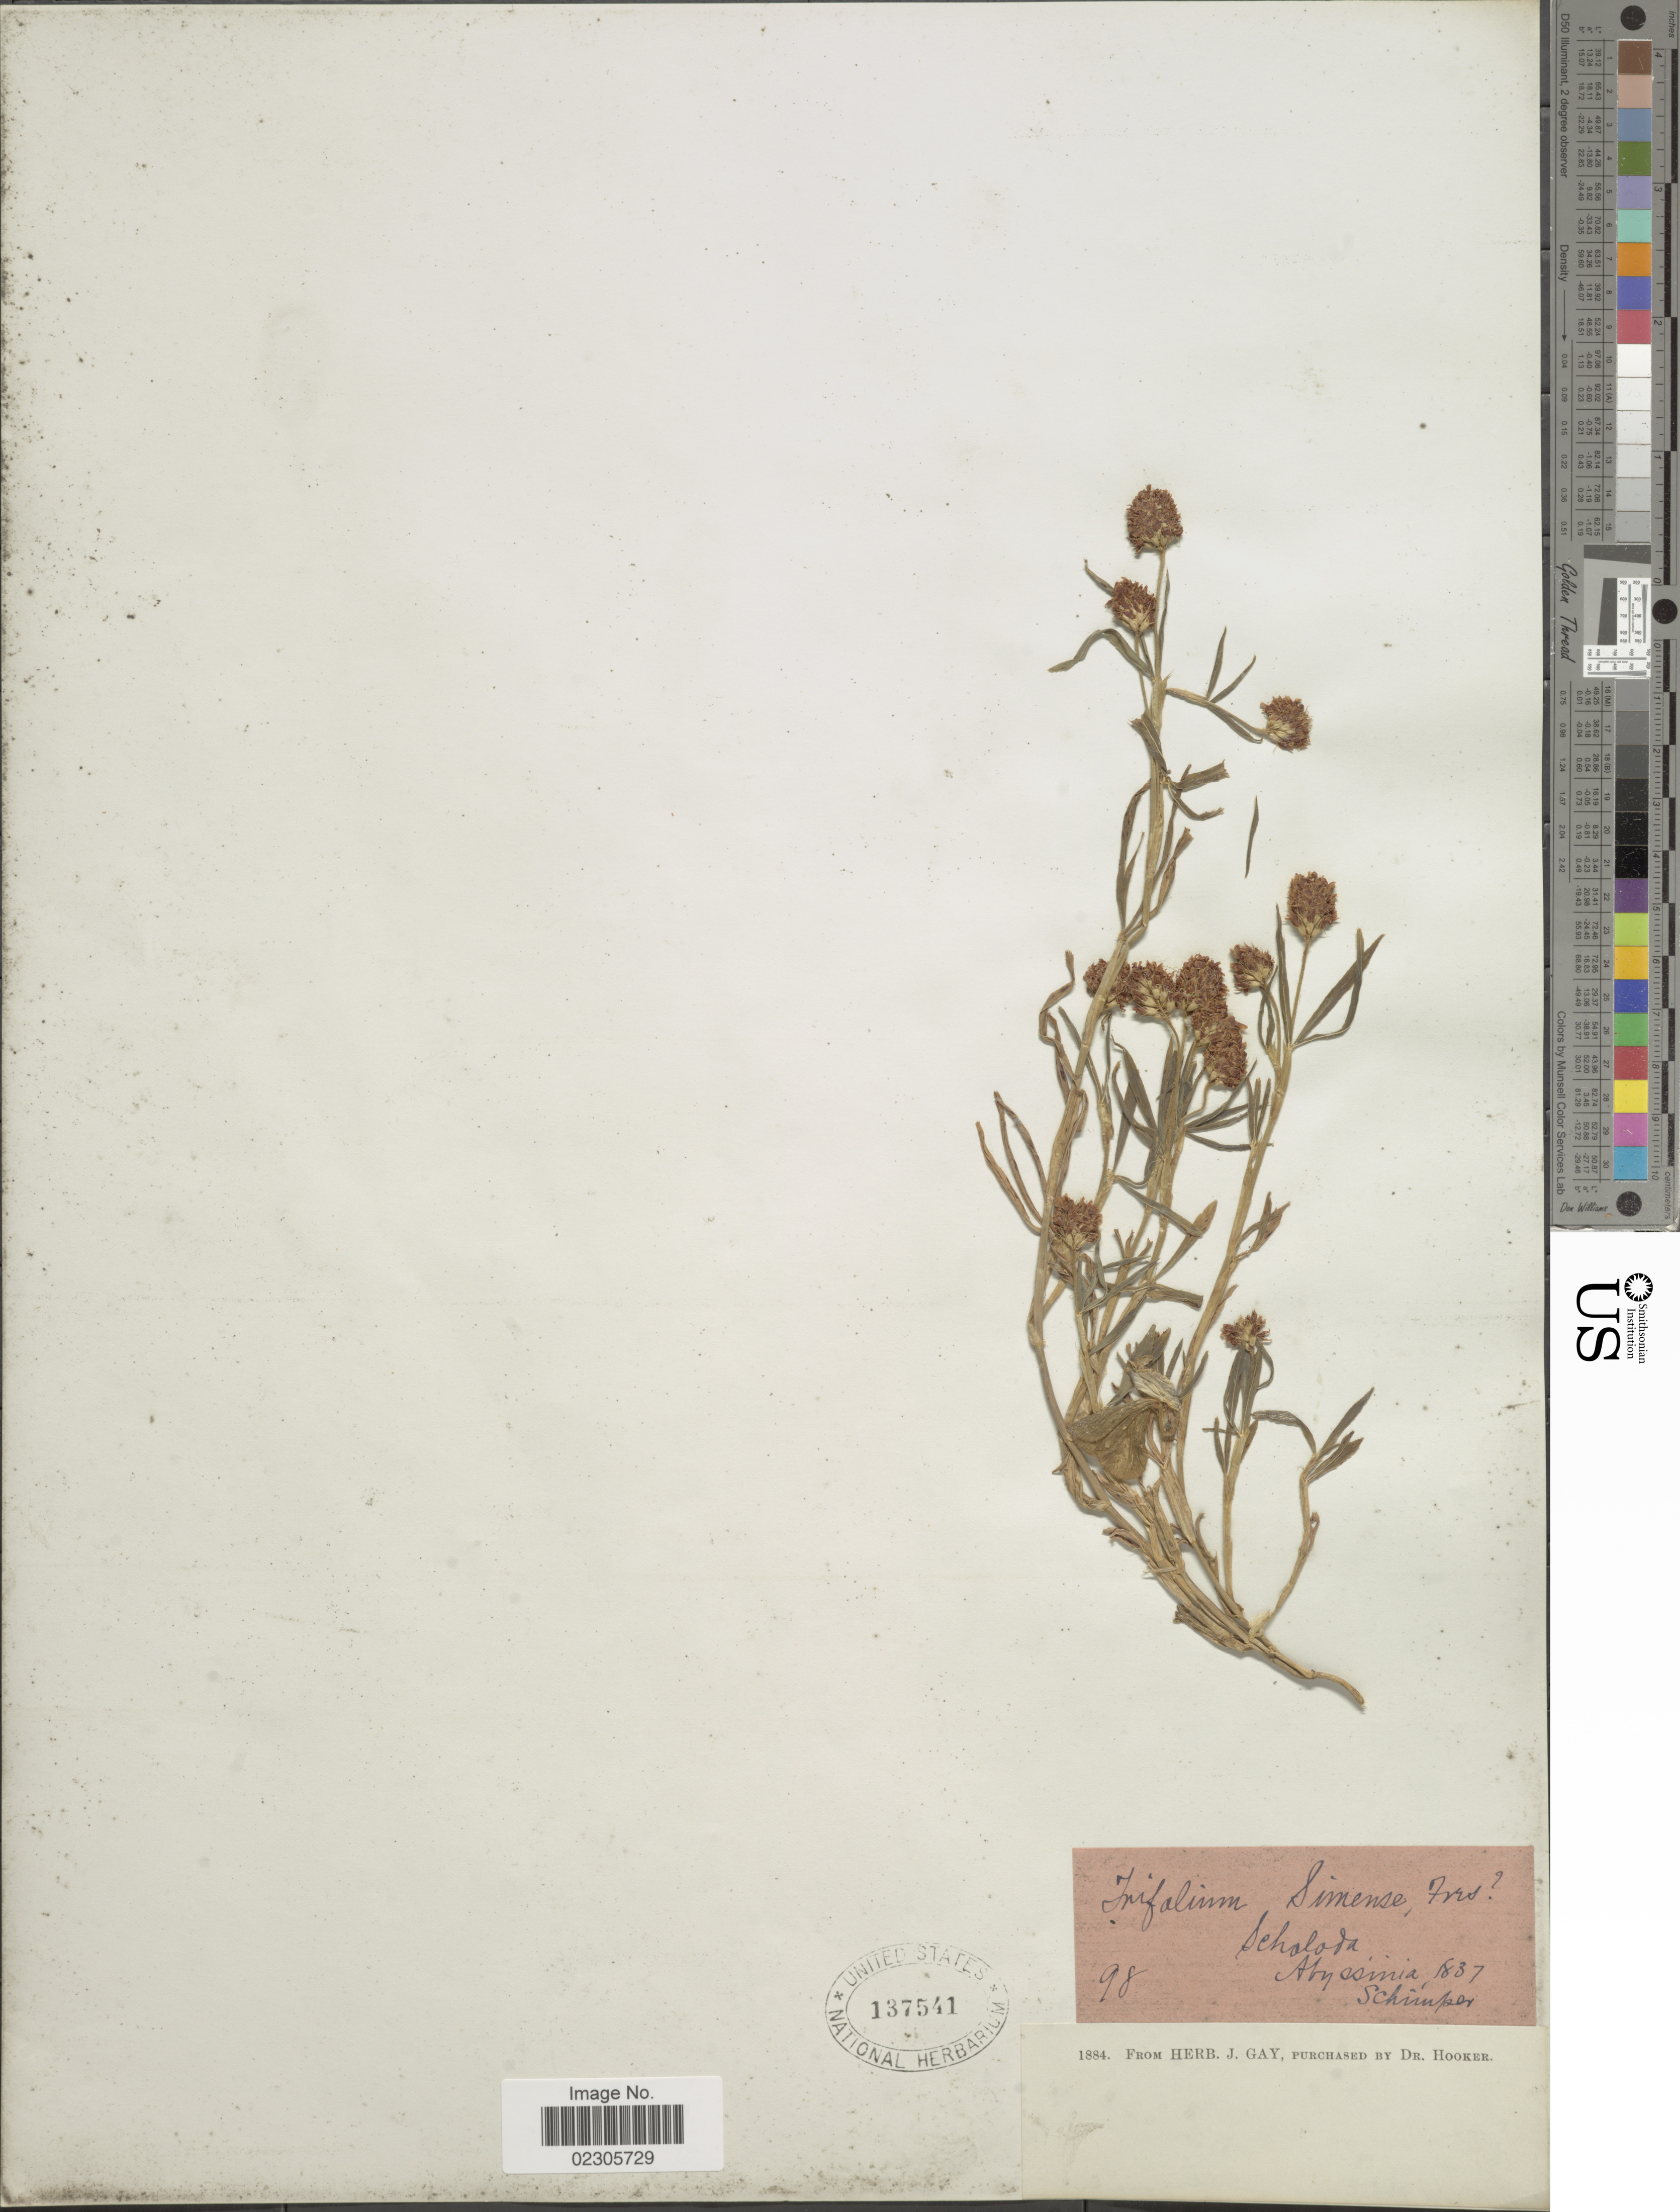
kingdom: Plantae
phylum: Tracheophyta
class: Magnoliopsida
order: Fabales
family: Fabaceae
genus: Trifolium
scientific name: Trifolium simense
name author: Fresen.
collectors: -. Schimper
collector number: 98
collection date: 1837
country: Eritrea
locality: Scholoda, Abyssinia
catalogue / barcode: US 137541